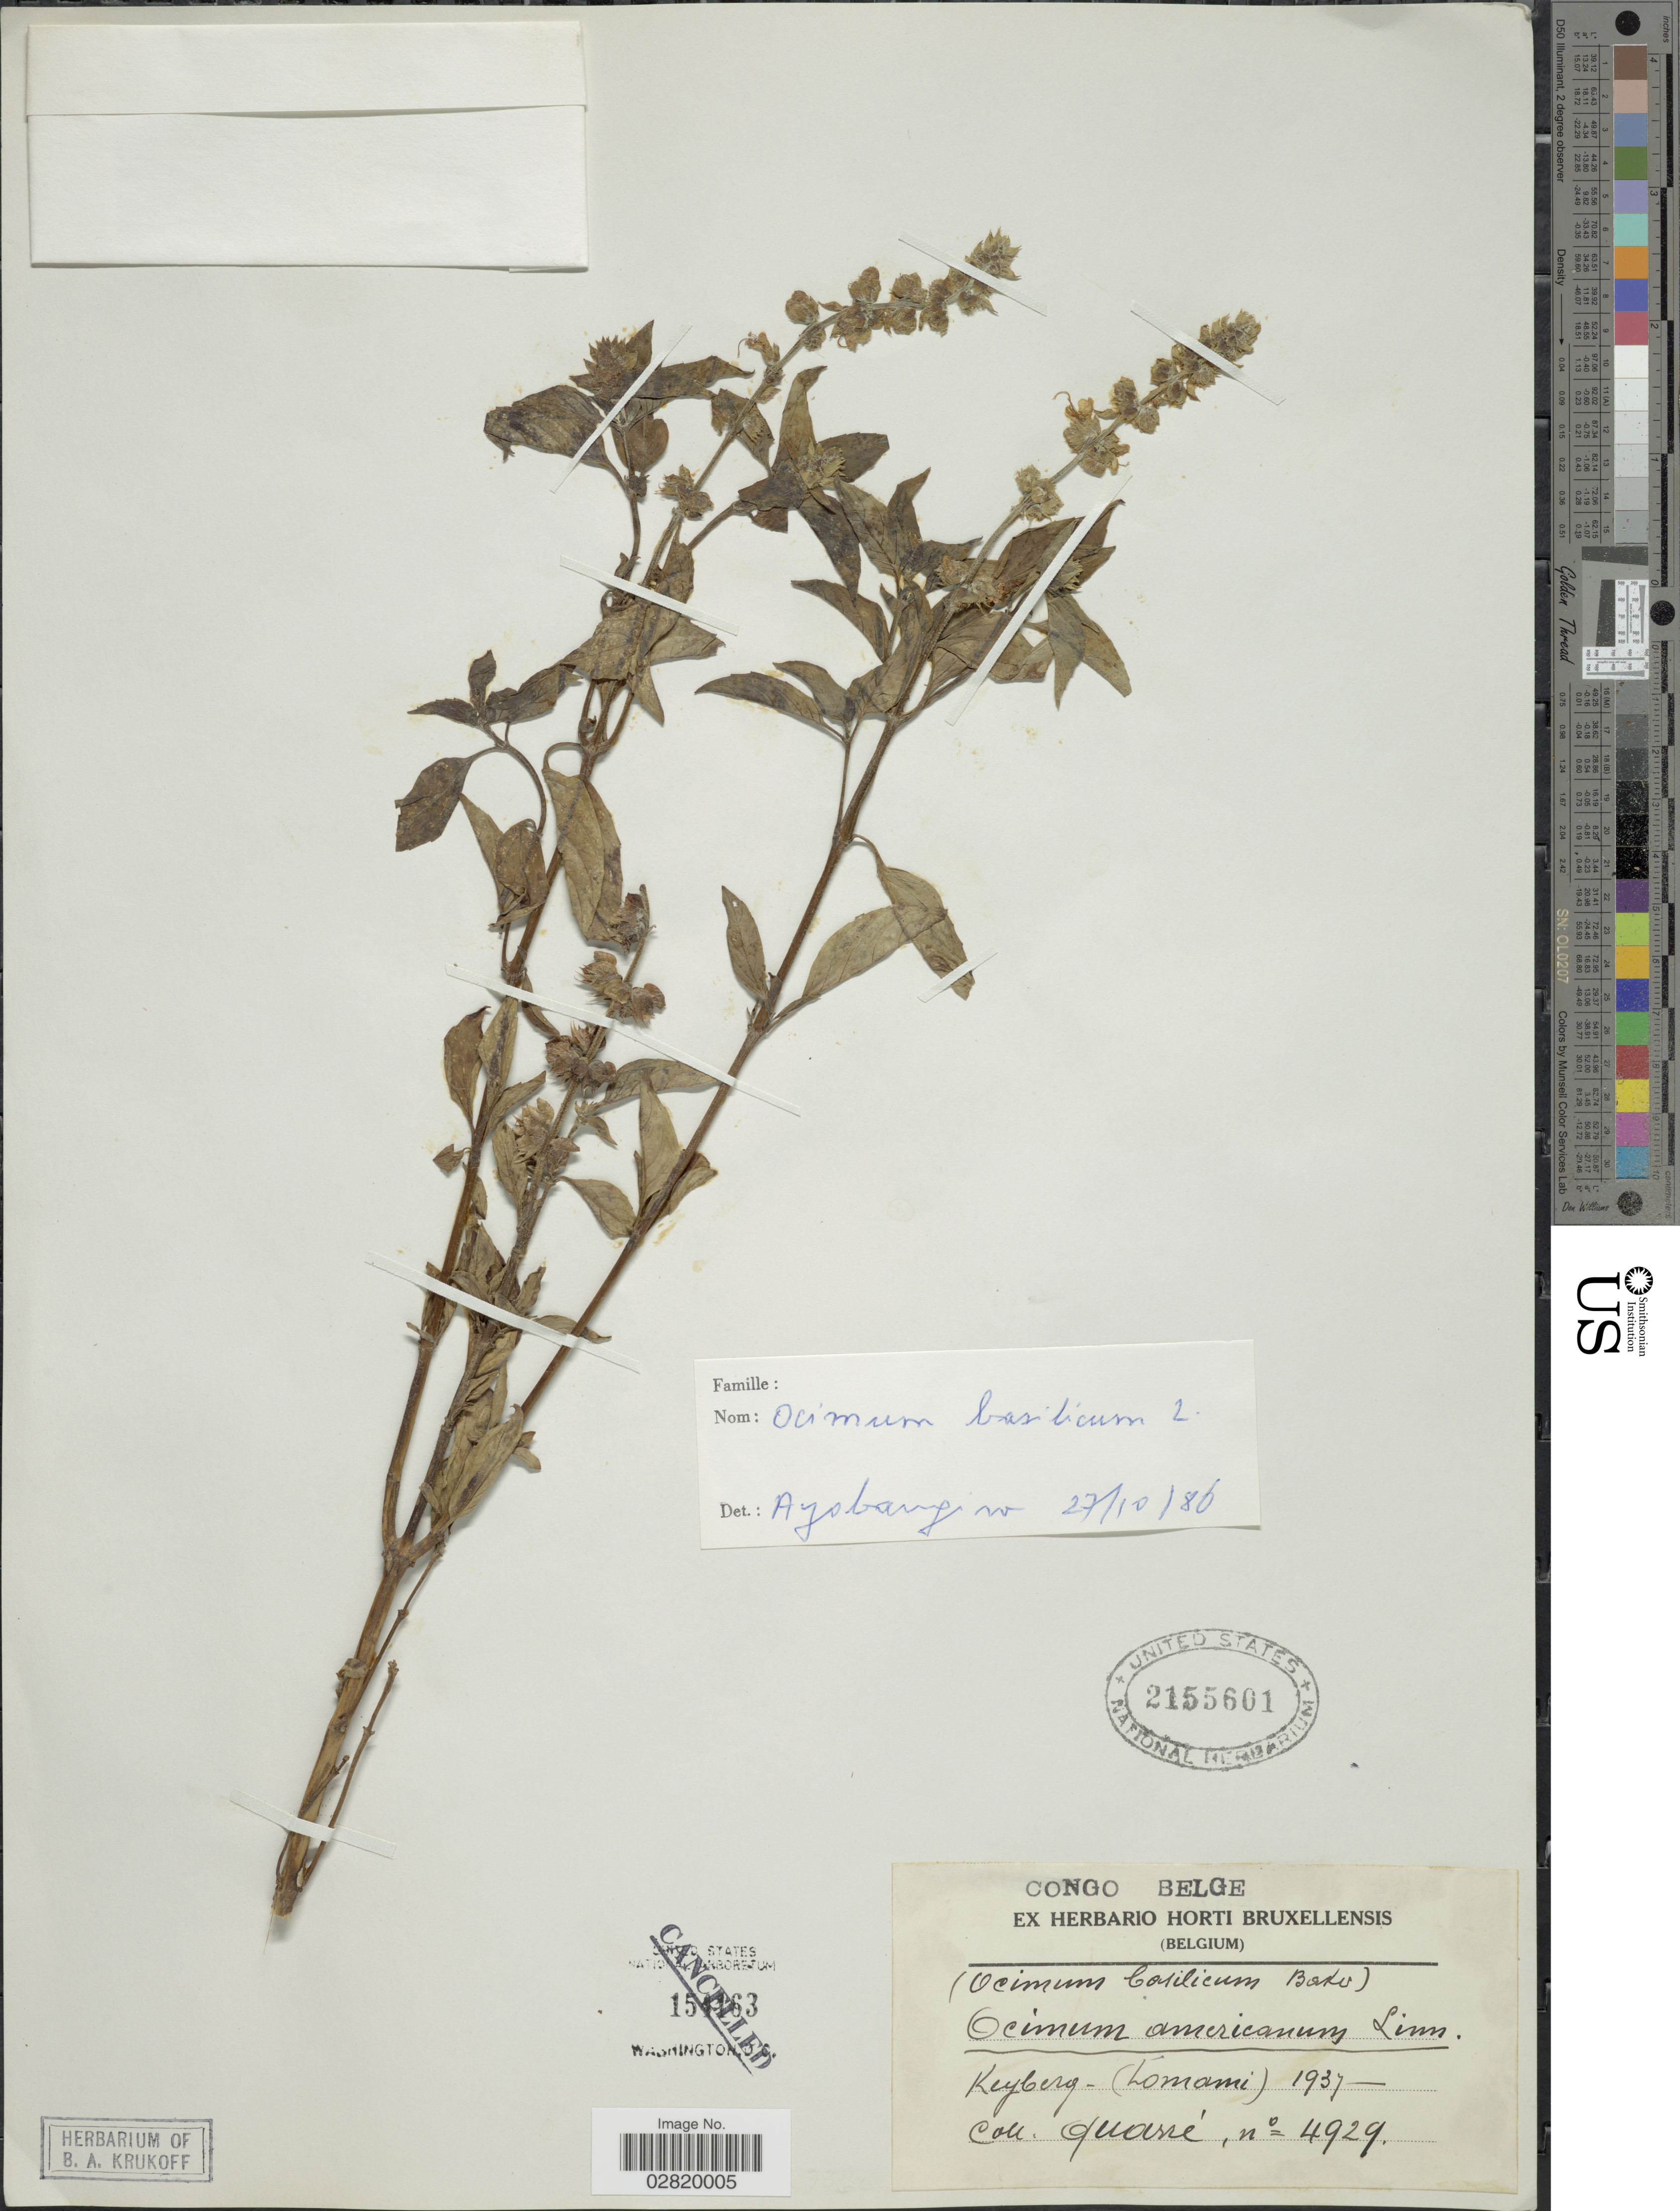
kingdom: Plantae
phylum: Tracheophyta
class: Magnoliopsida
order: Lamiales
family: Lamiaceae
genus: Ocimum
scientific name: Ocimum basilicum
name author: L.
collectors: -. Quarre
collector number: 4929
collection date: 1937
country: Congo, Democratic Republic of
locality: Congo Belge, Keyberg-(Lomami).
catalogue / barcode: US 2155601